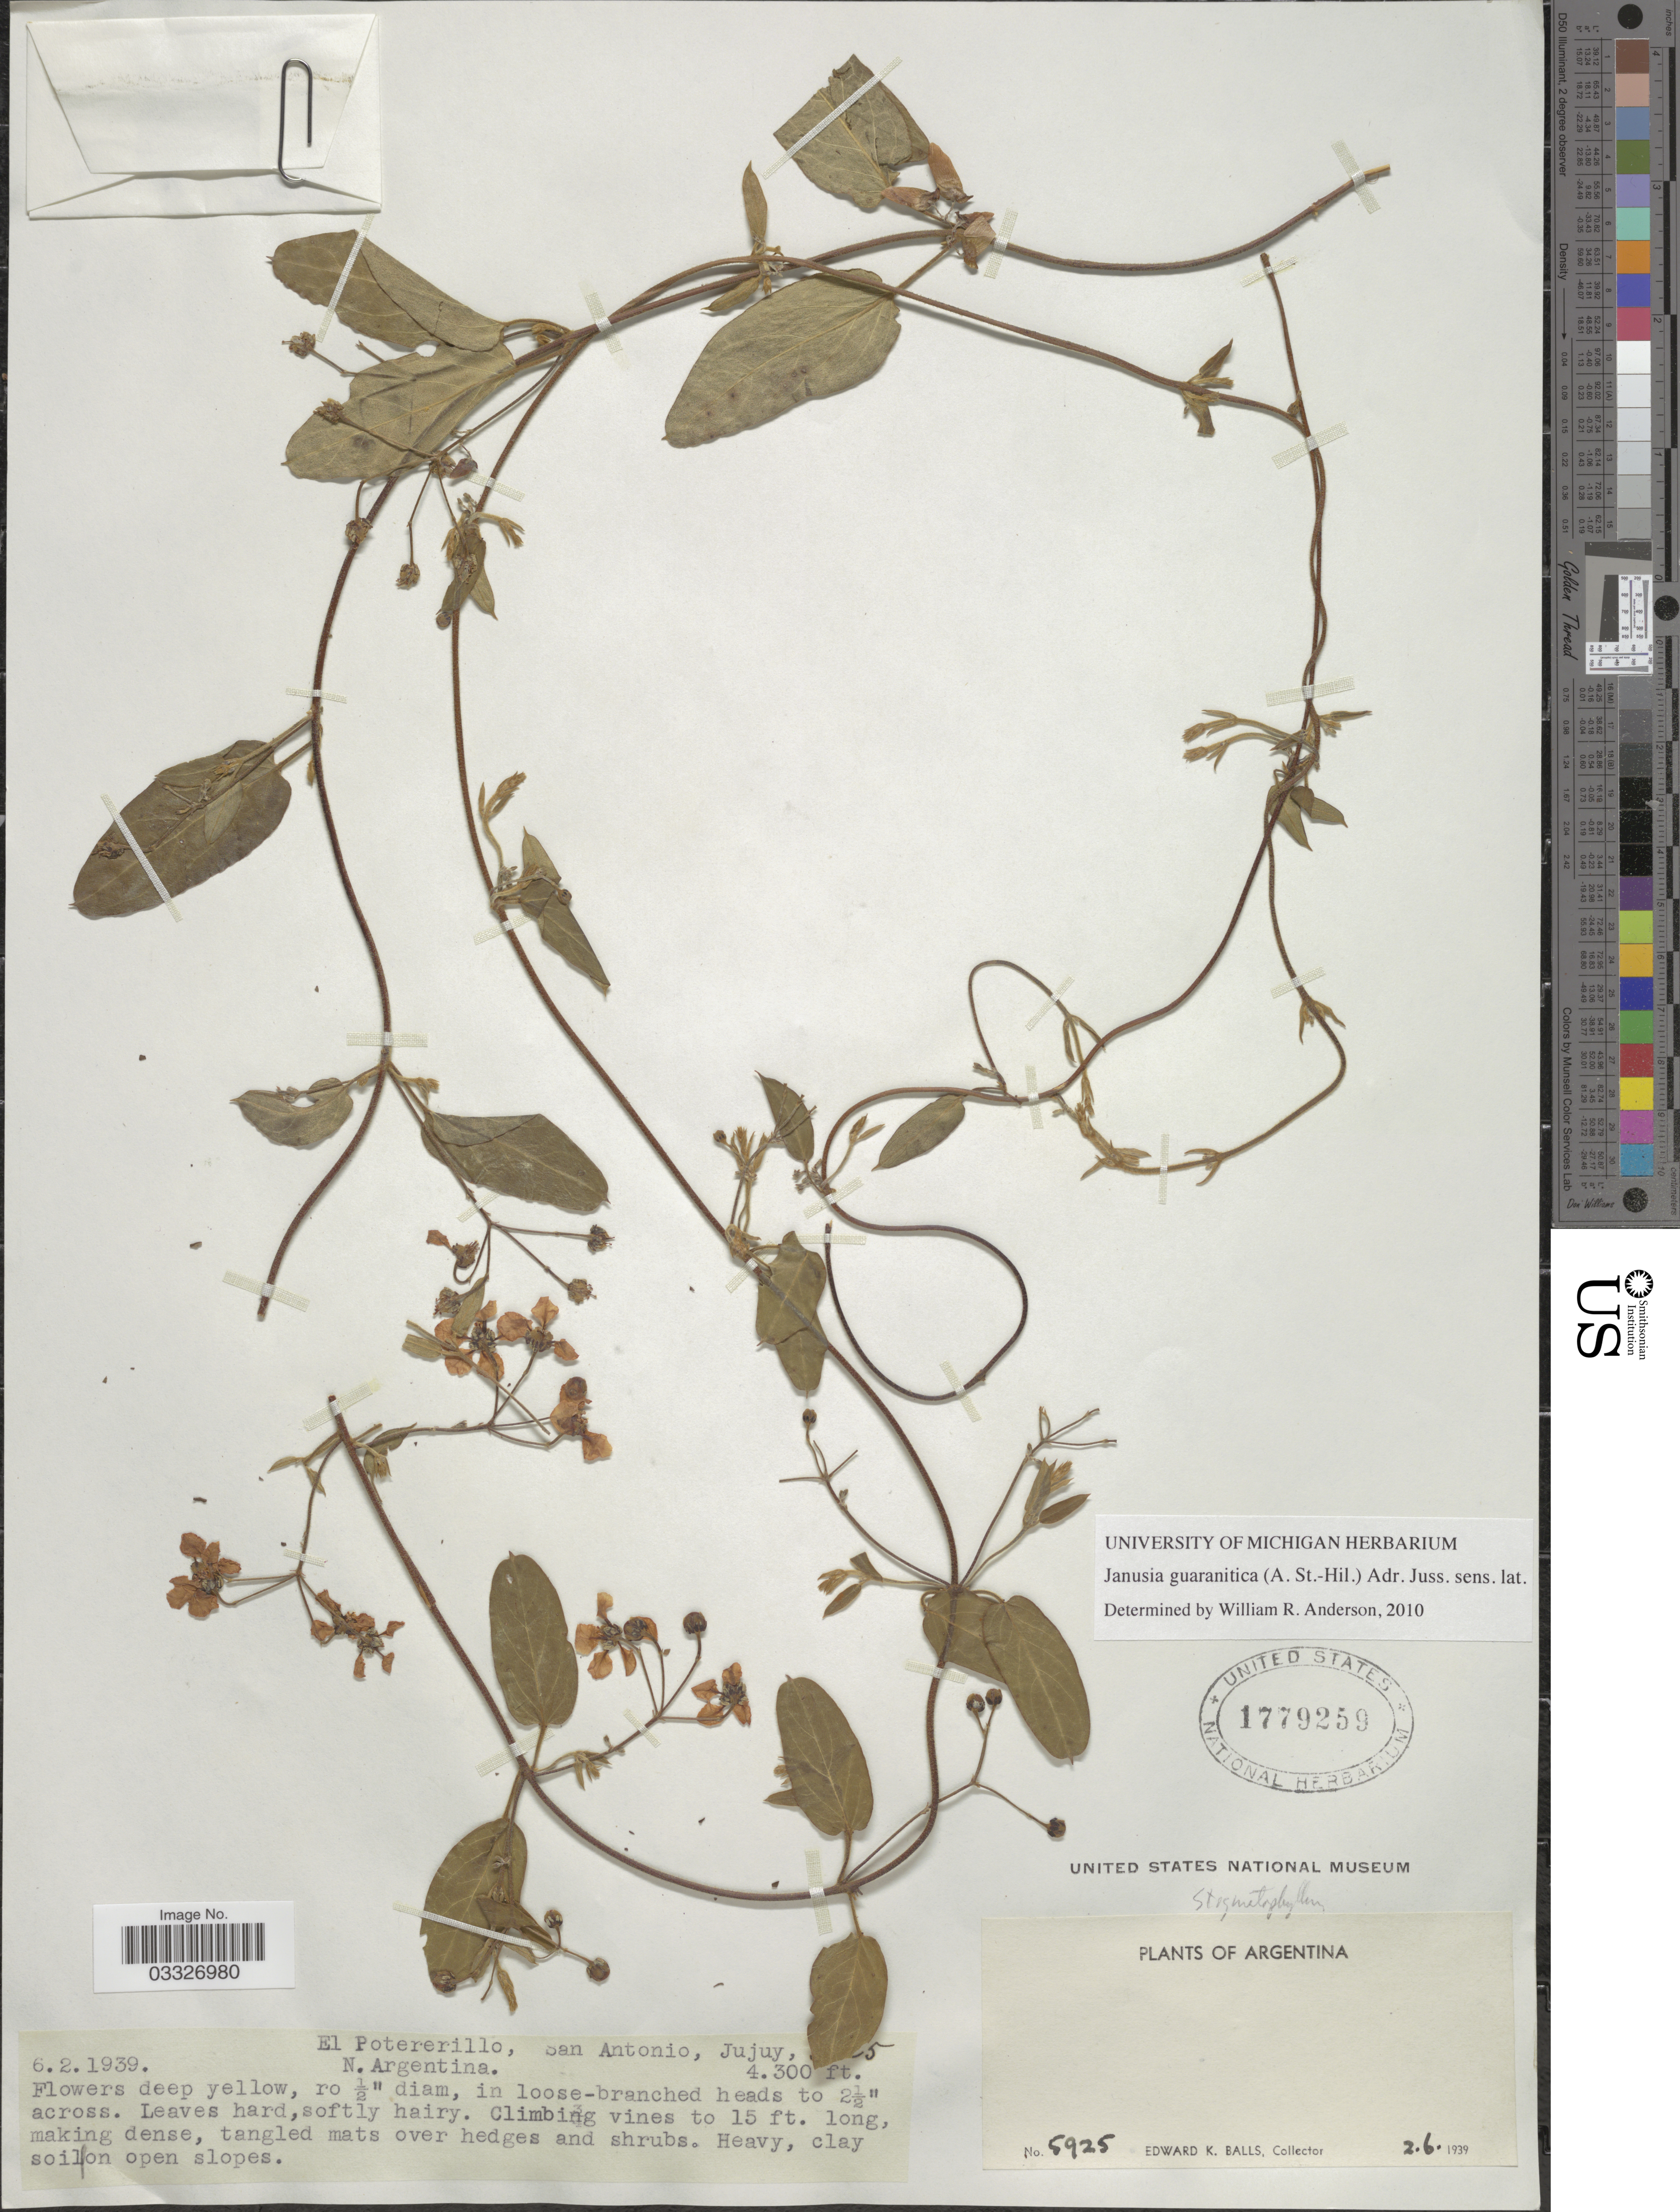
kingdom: Plantae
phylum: Tracheophyta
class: Magnoliopsida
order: Malpighiales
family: Malpighiaceae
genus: Janusia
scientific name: Janusia guaranitica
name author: (A. St.-Hil.) A. Juss.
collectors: E. K. Balls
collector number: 5925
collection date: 1939-02-06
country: Argentina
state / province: Jujuy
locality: El Potererillo, San Antonio.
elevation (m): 1311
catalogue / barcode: US 1779259